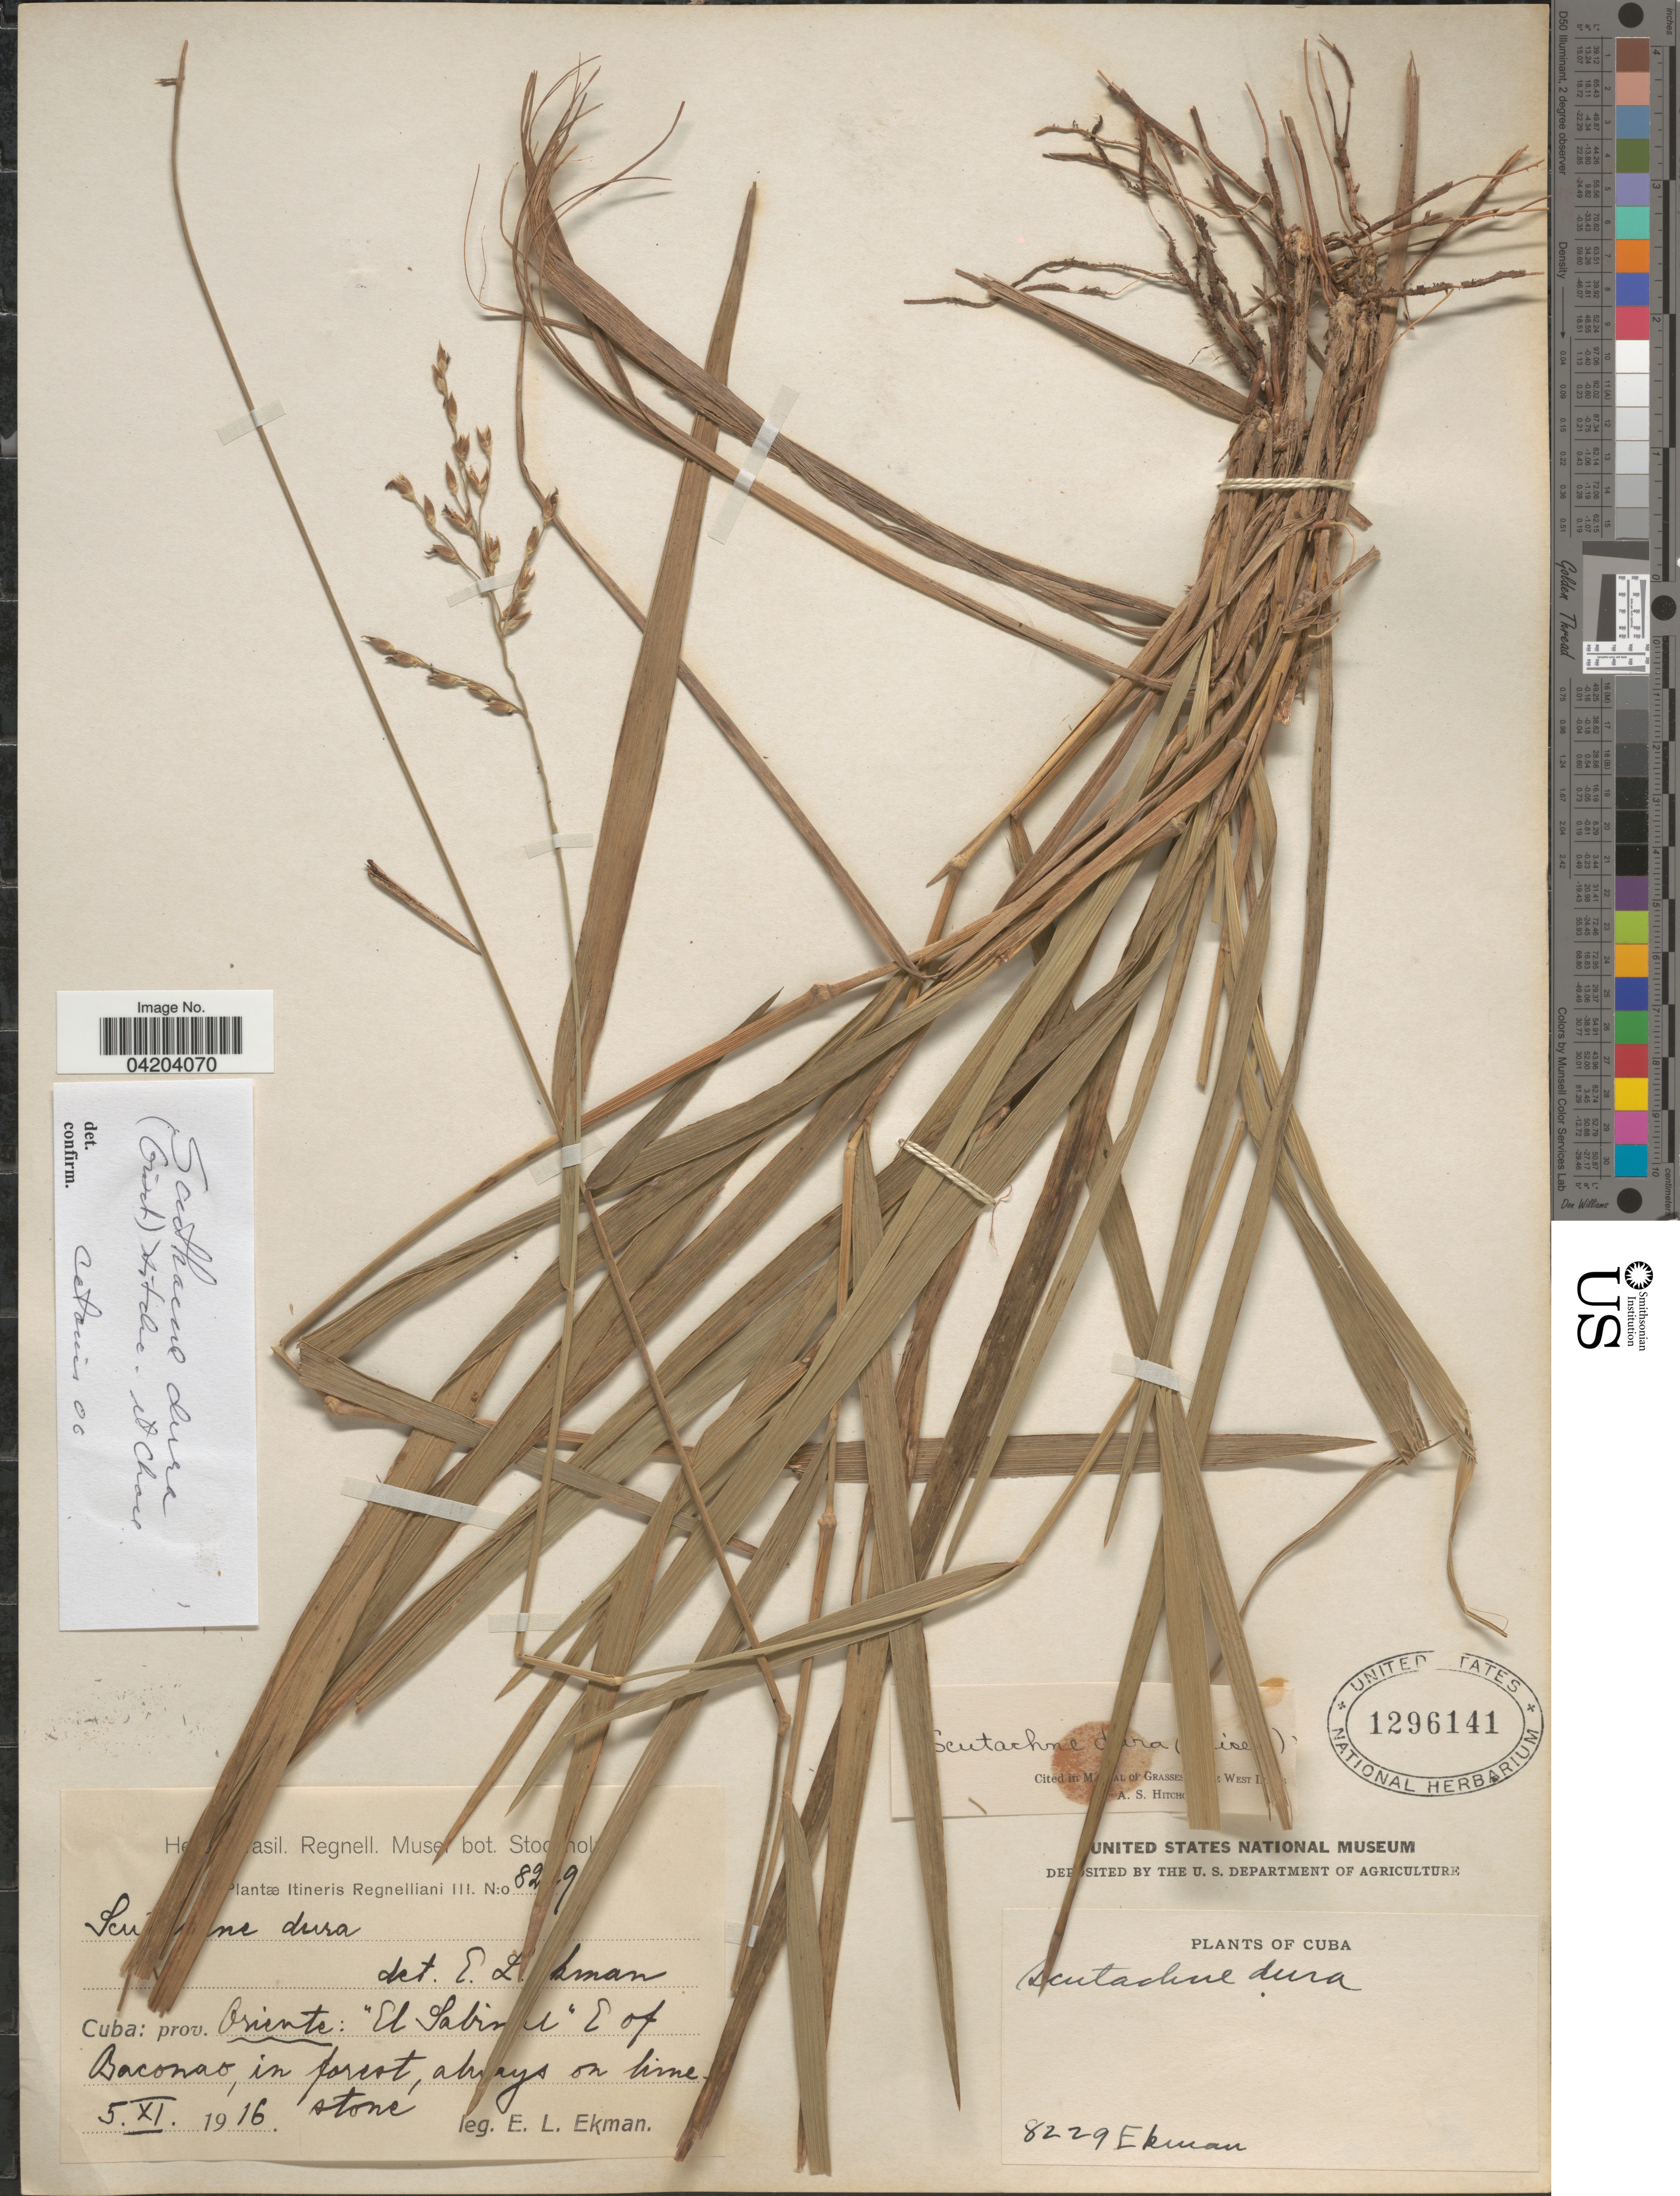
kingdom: Plantae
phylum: Tracheophyta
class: Liliopsida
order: Poales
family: Poaceae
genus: Scutachne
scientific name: Scutachne dura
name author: (Griseb.) Hitchc. & Chase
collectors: E. L. Ekman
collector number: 8229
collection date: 1916-11-05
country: Cuba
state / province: Oriente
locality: Plantæ Itineris Regnelliani III. "El Sabinal" E of Baconao.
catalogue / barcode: US 1296141